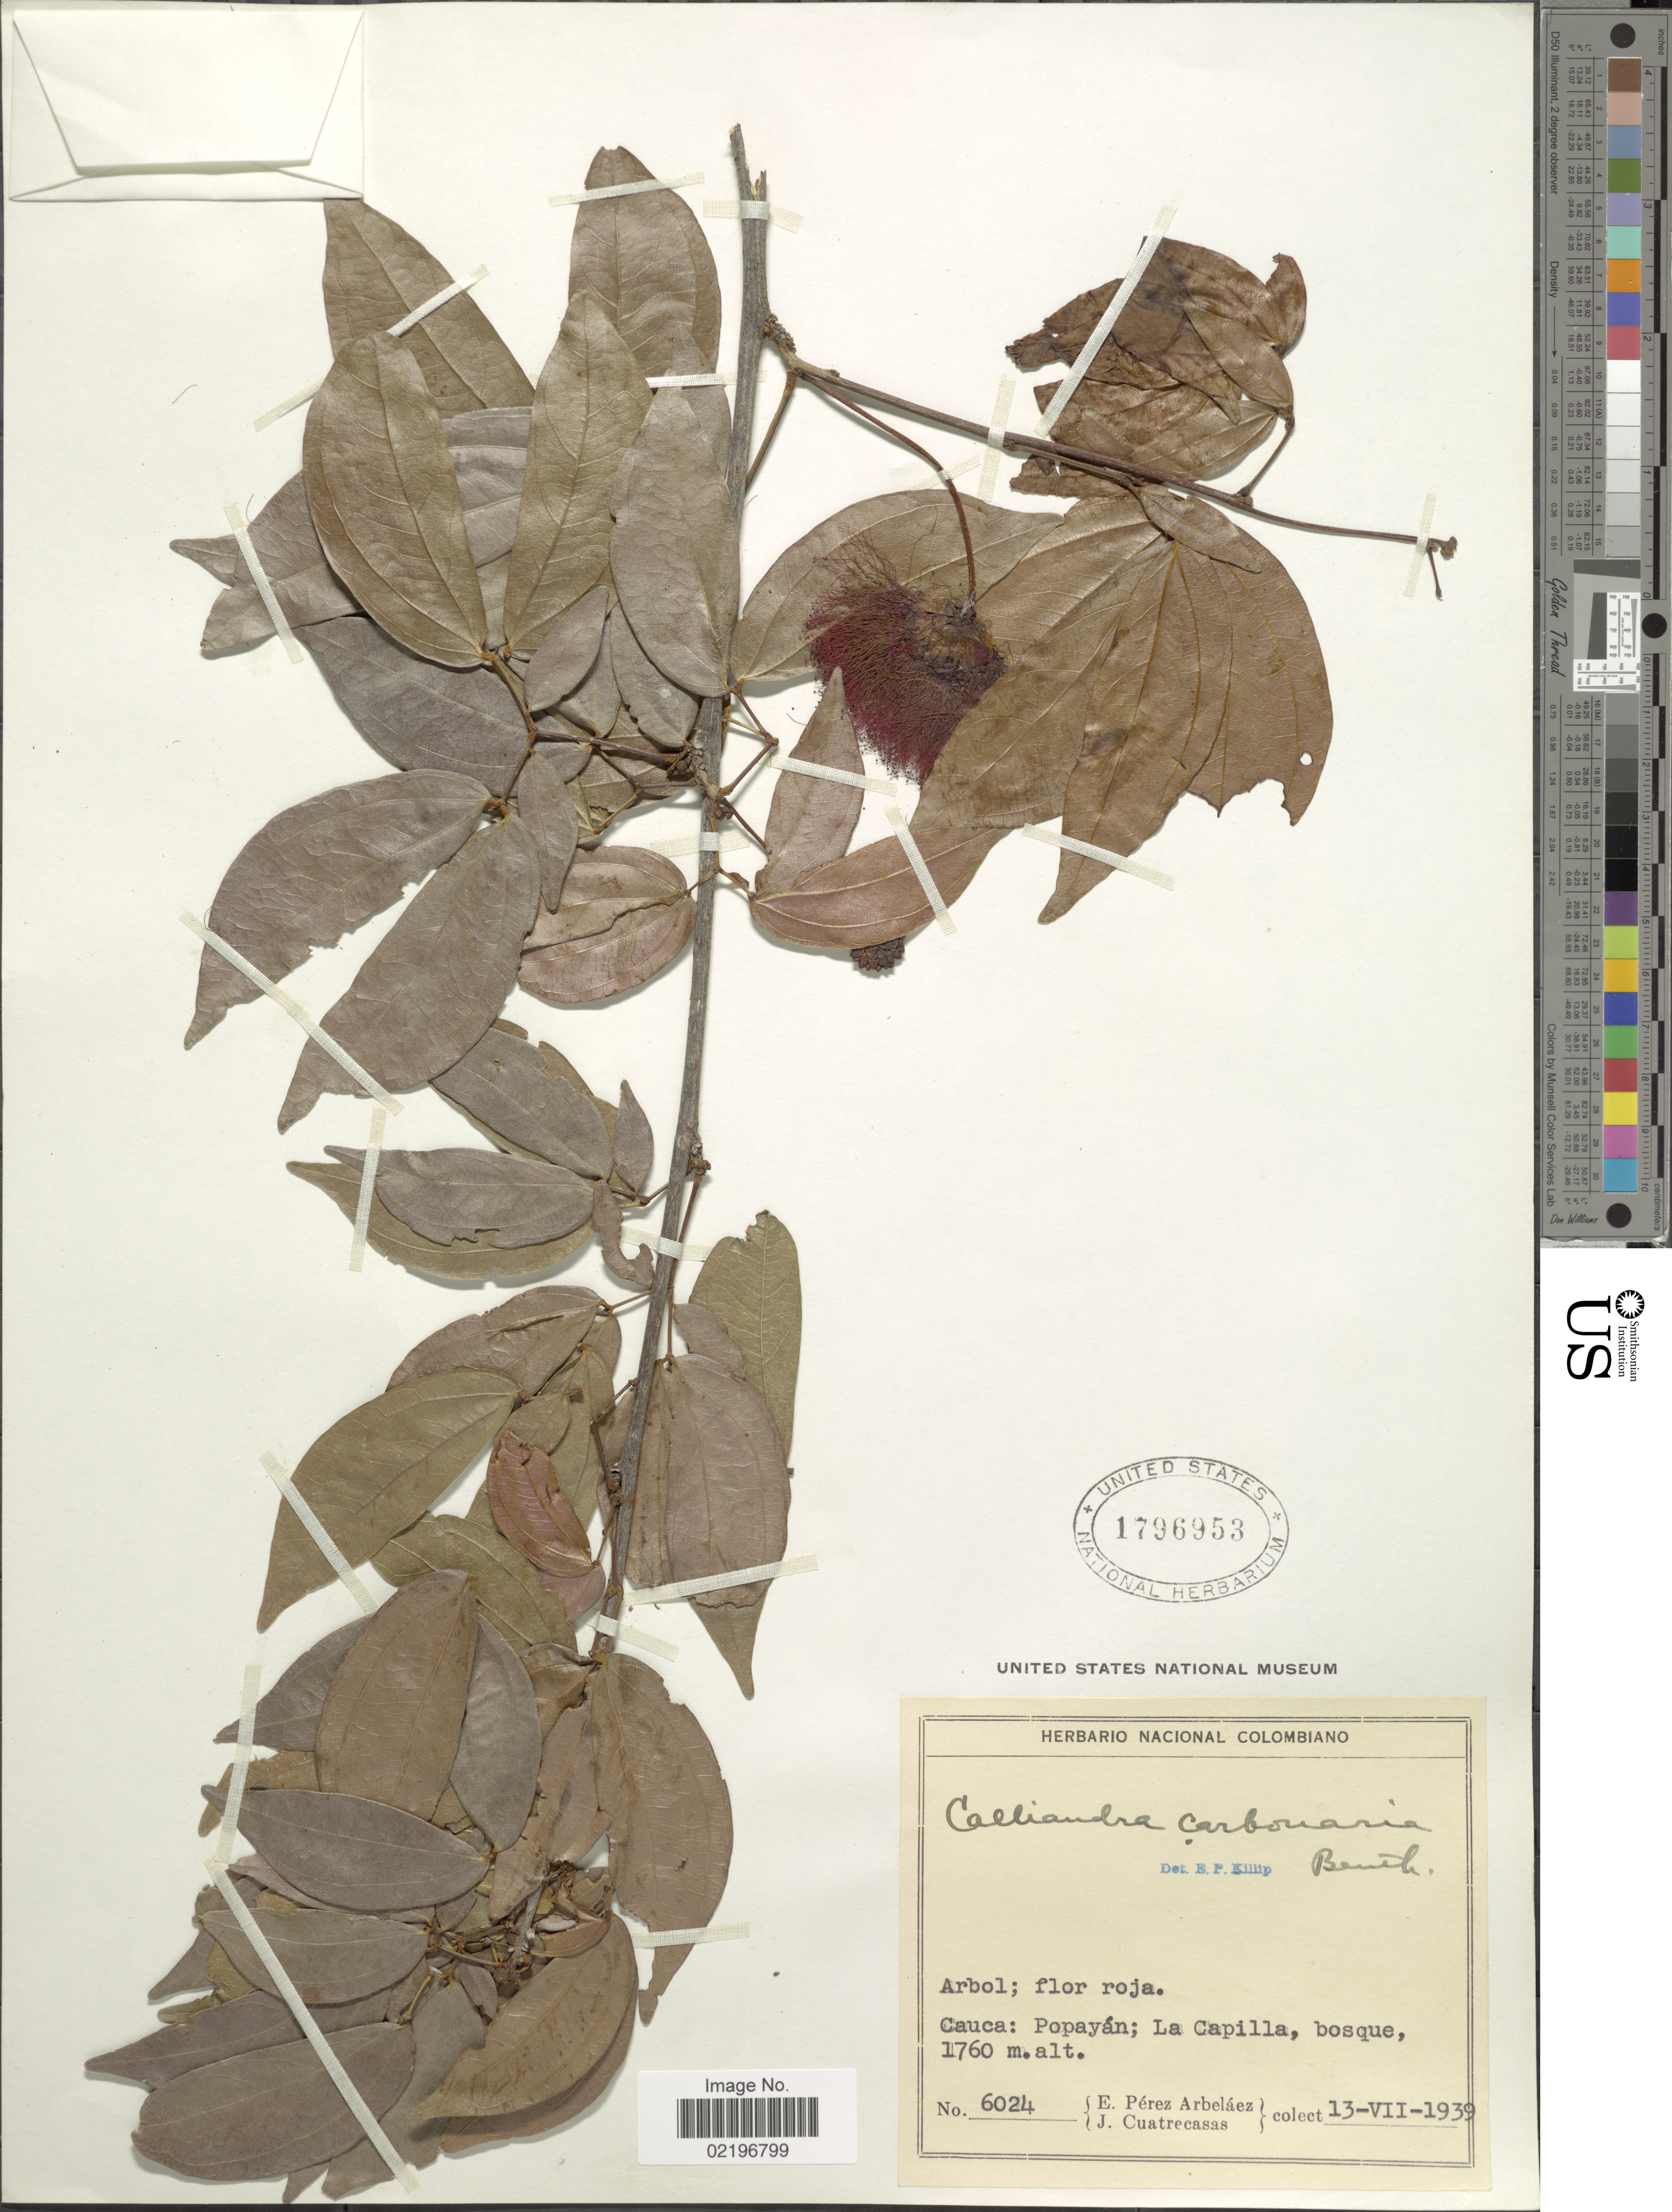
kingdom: Plantae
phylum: Tracheophyta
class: Magnoliopsida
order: Fabales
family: Fabaceae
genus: Calliandra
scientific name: Calliandra trinervia var. carbonaria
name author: (Benth.) Barneby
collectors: E. Pérez Arbeláez & J. Cuatrecasas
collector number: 6024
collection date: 1939-07-13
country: Colombia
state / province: Cauca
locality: Popayan; La Capilla, bosque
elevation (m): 1760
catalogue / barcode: US 1796953